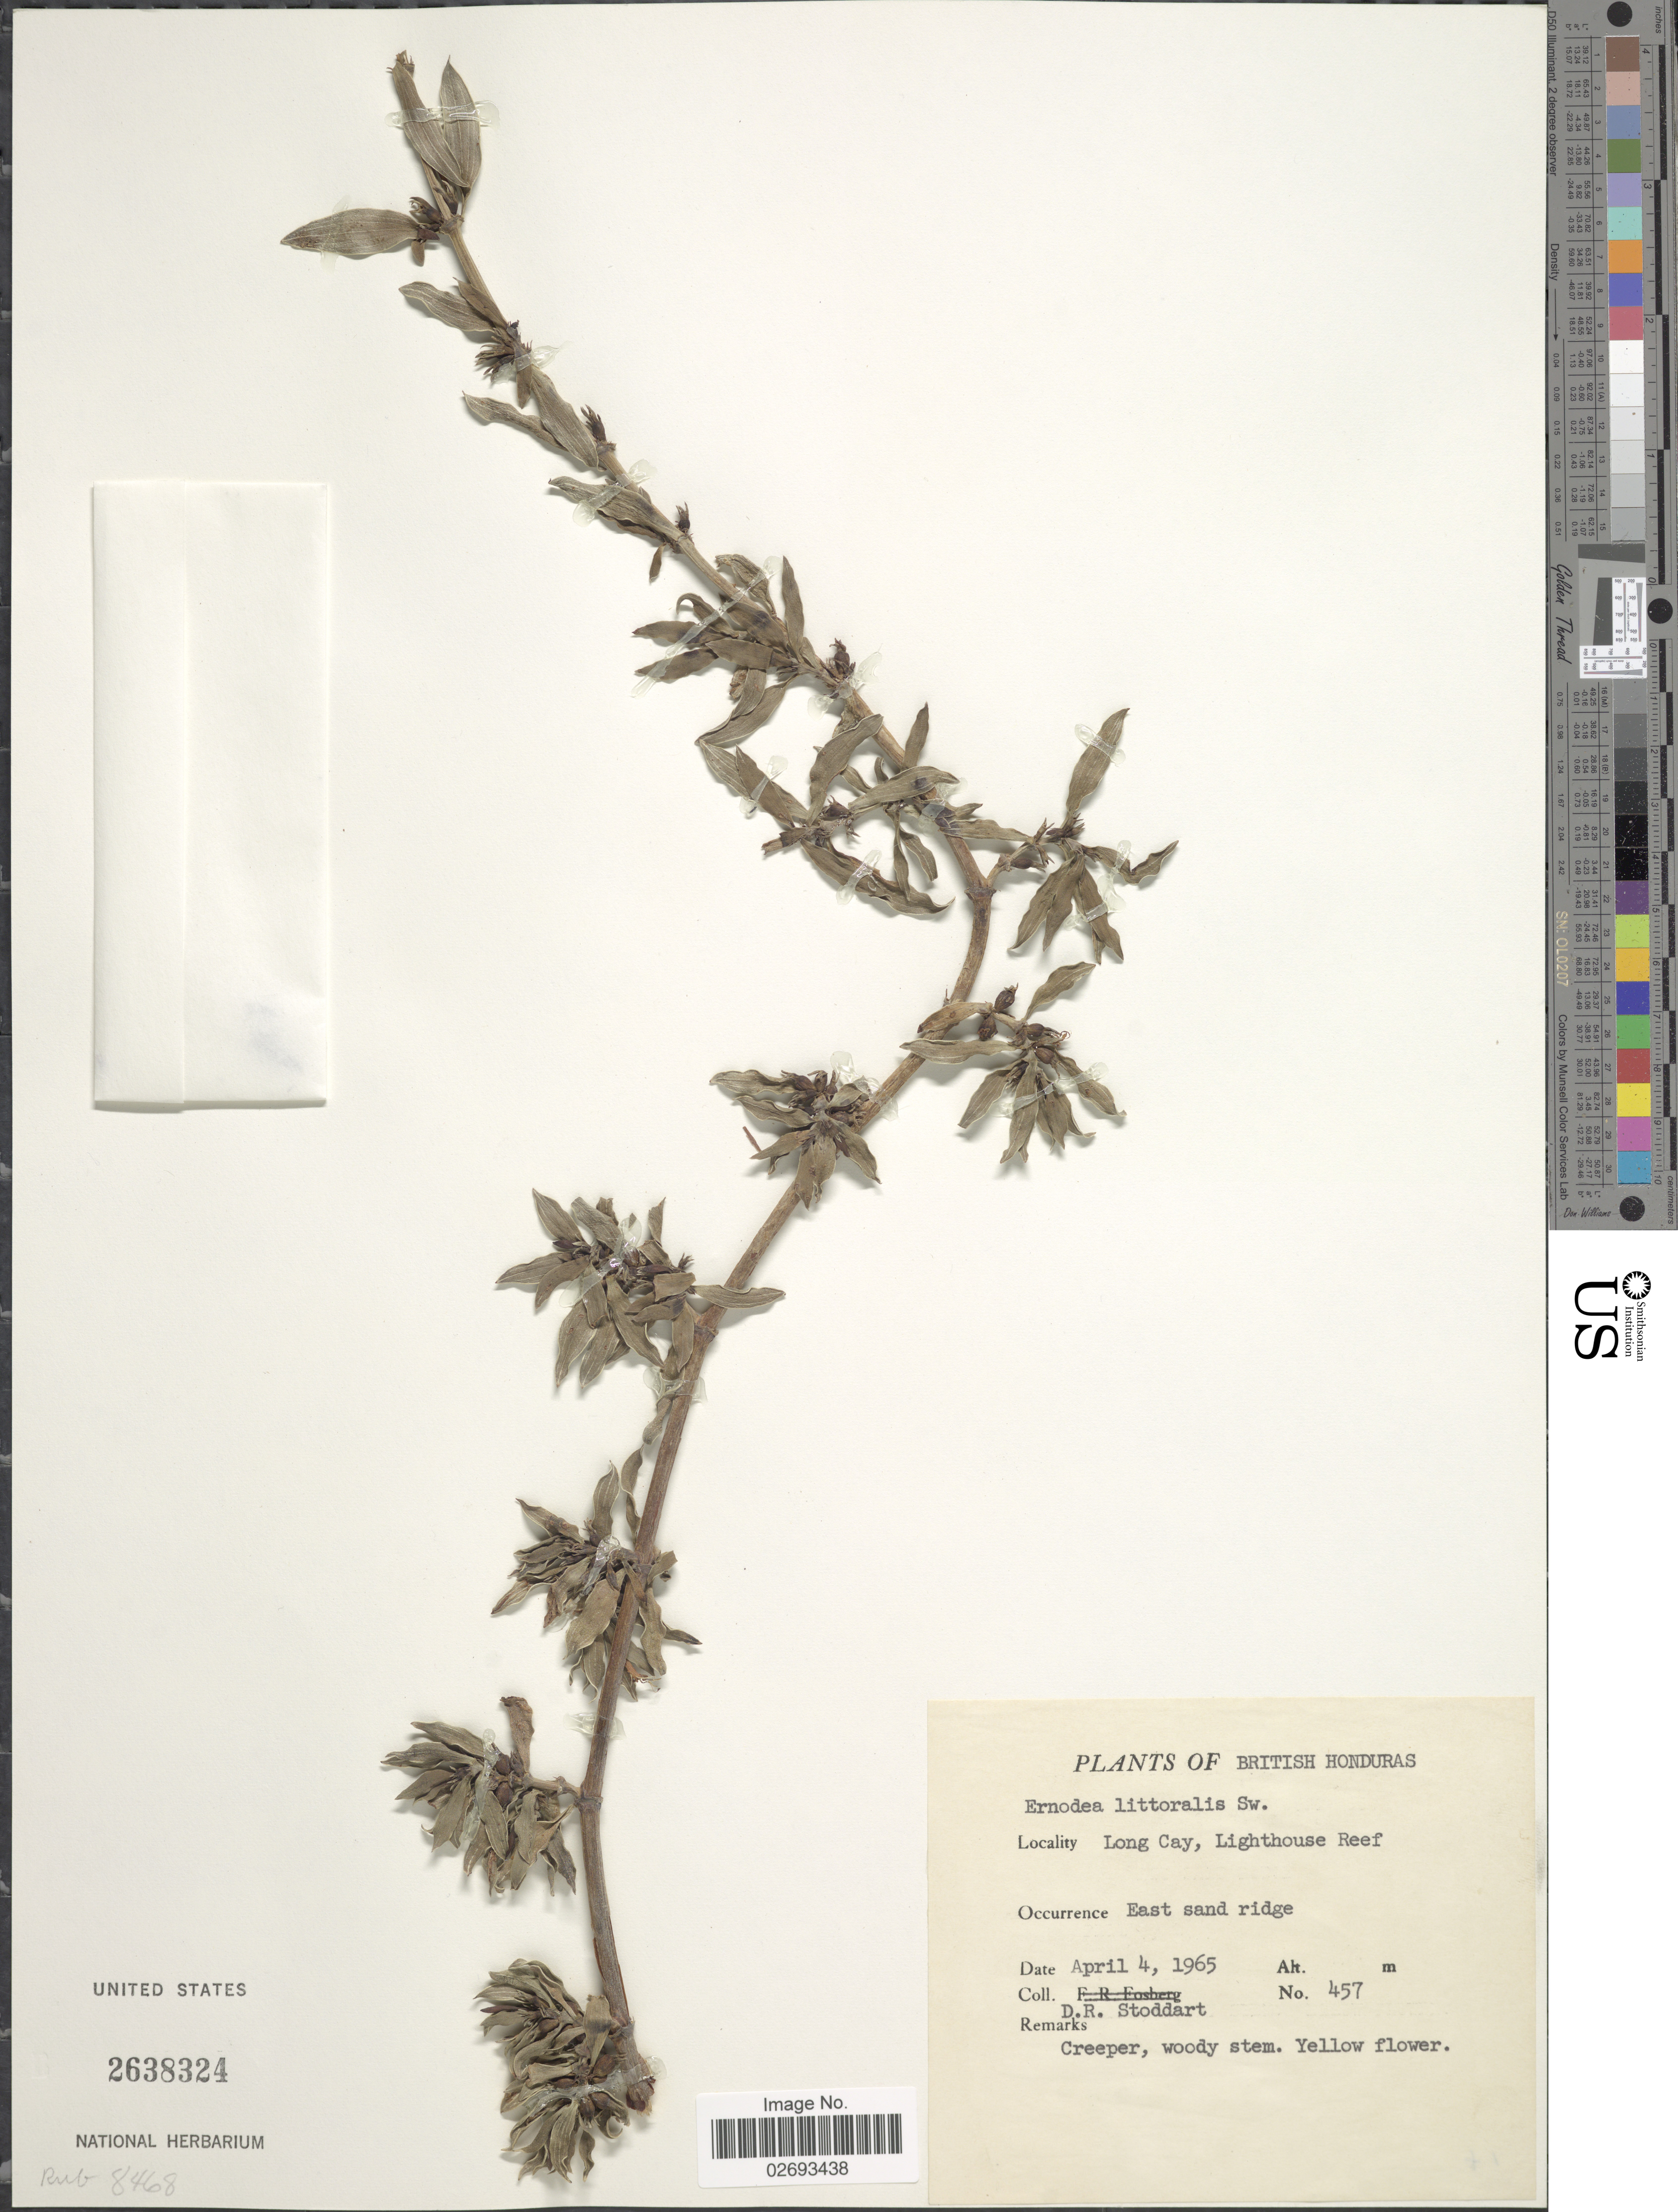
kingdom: Plantae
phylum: Tracheophyta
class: Magnoliopsida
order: Gentianales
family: Rubiaceae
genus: Ernodea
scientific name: Ernodea littoralis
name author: Sw.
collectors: D. R. Stoddart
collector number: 457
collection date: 1965-04-04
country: Belize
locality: British Honduras, Long Cay, Lighthouse Reef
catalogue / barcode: US 2638324